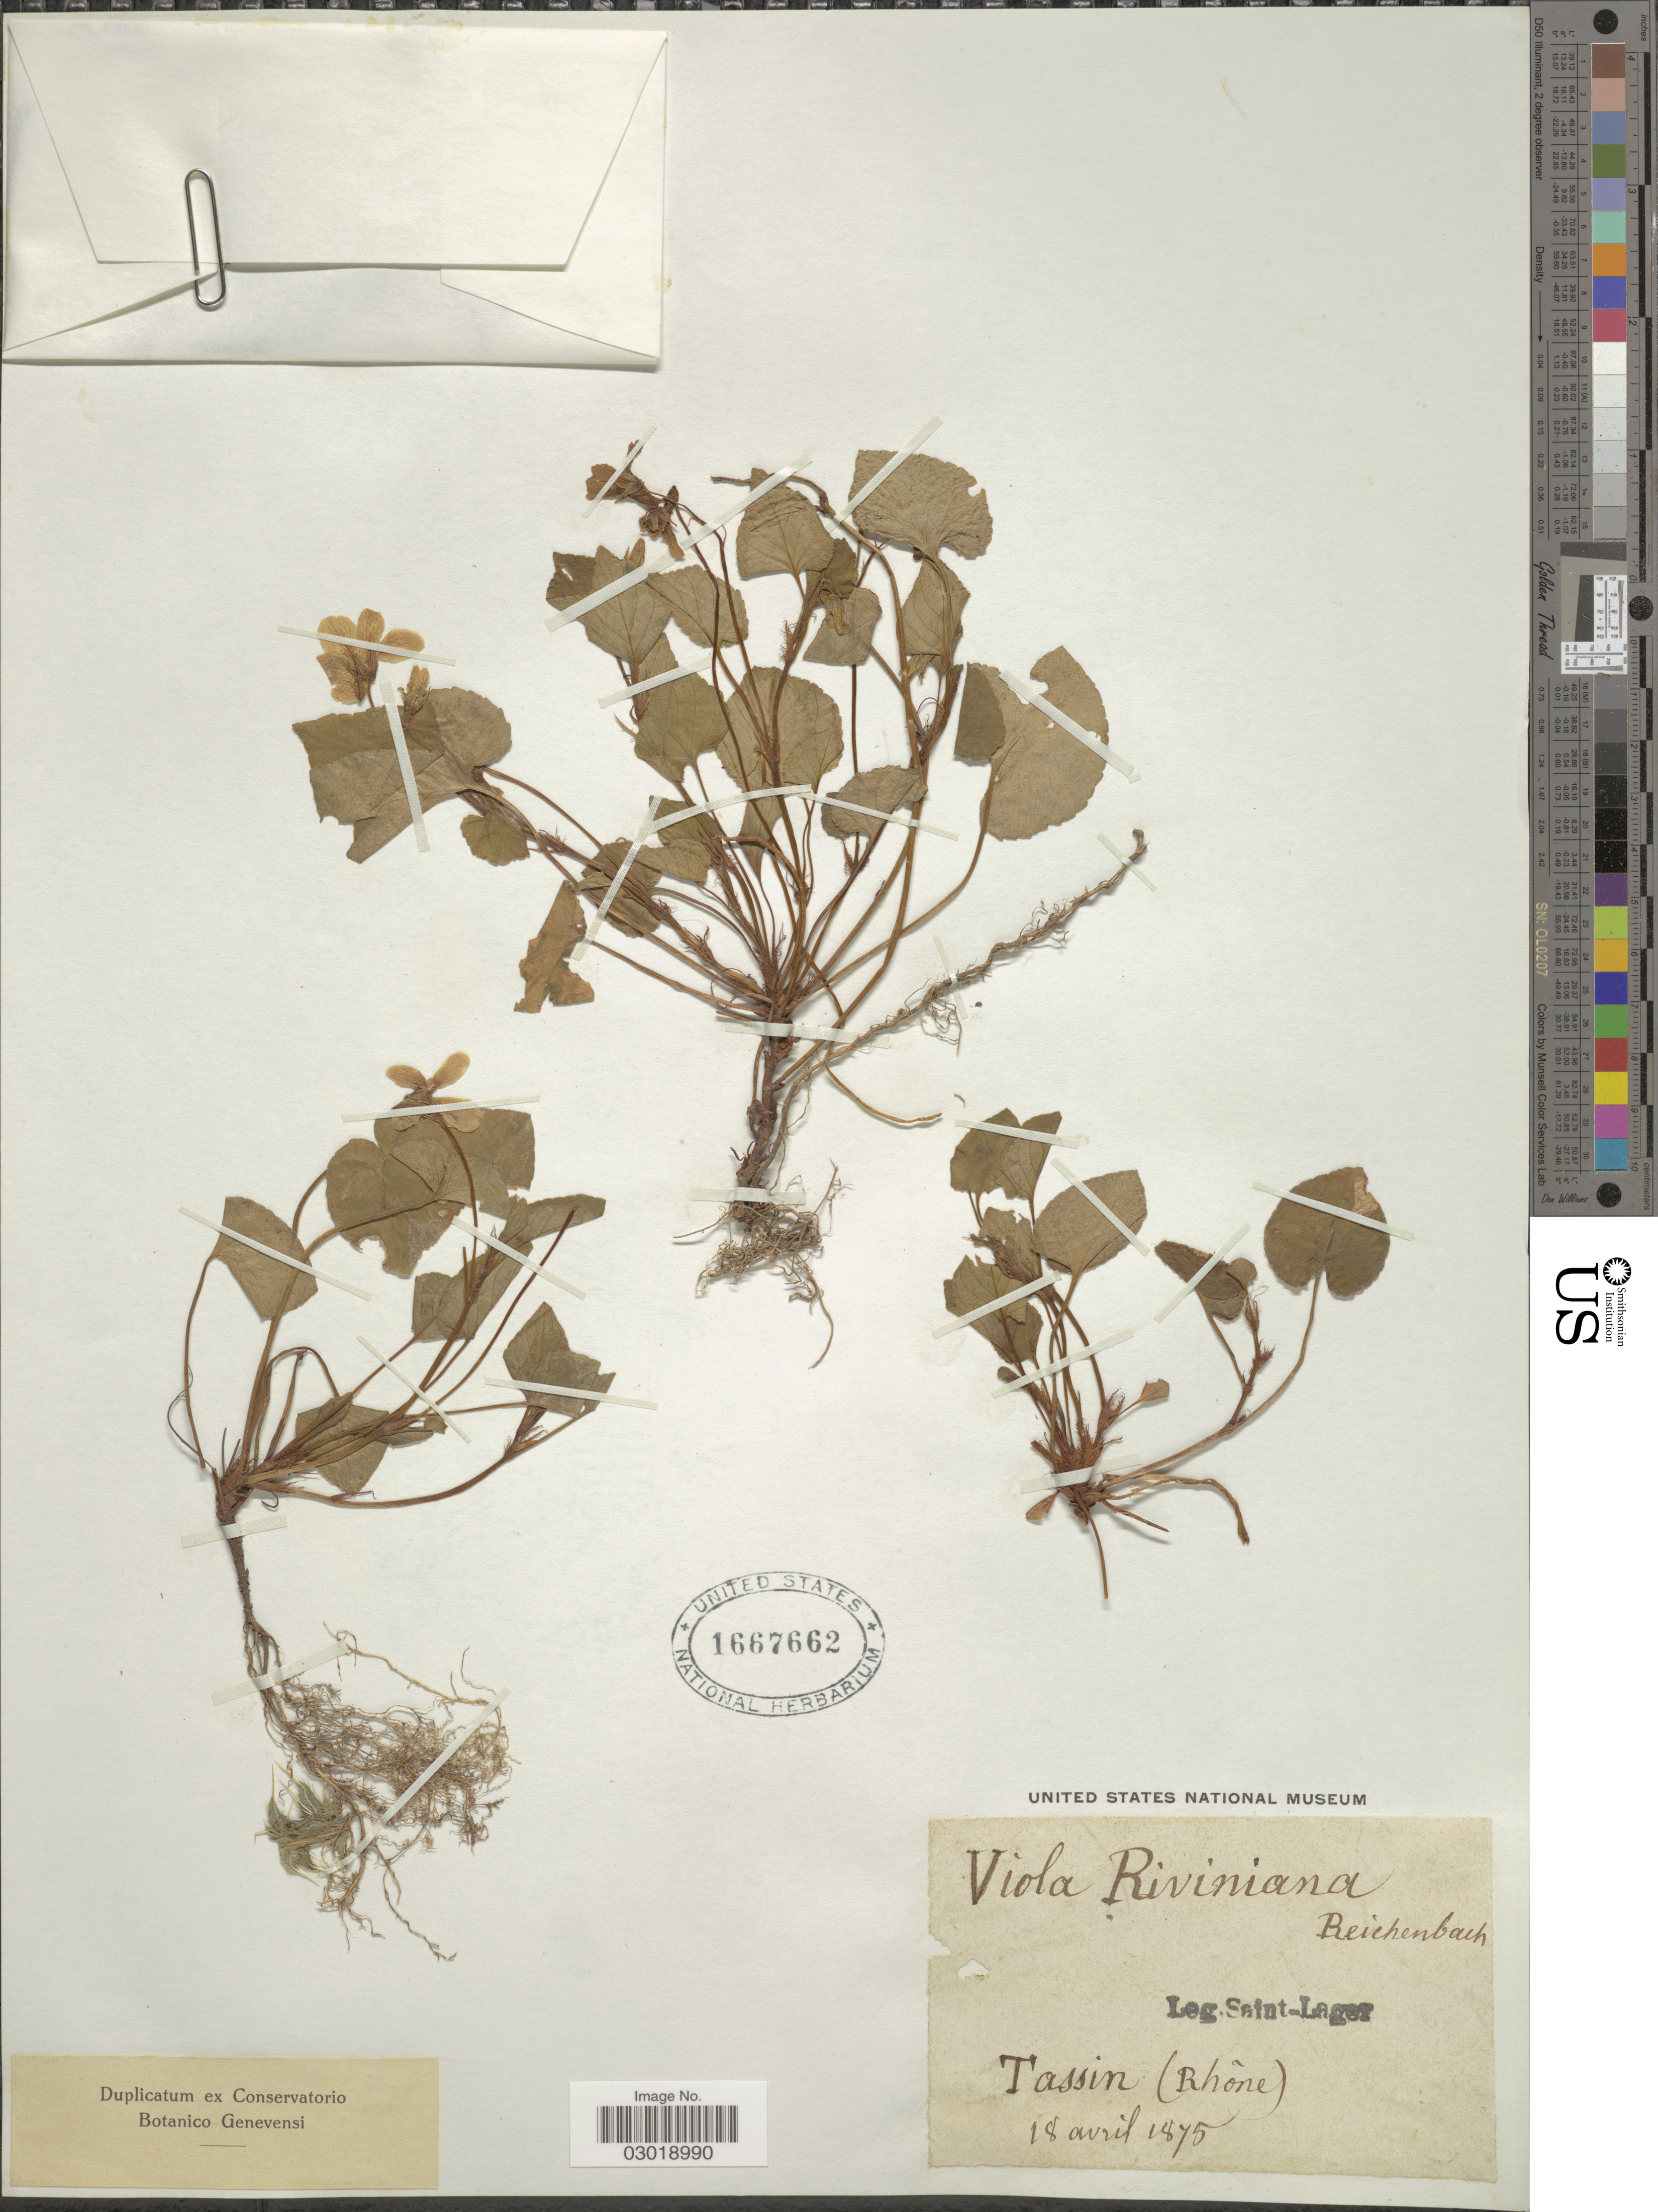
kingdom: Plantae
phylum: Tracheophyta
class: Magnoliopsida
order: Malpighiales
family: Violaceae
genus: Viola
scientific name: Viola riviniana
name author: Rchb.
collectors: Saint-Lager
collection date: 1875-04-18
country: France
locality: Tassin (Rhône).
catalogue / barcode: US 1667662